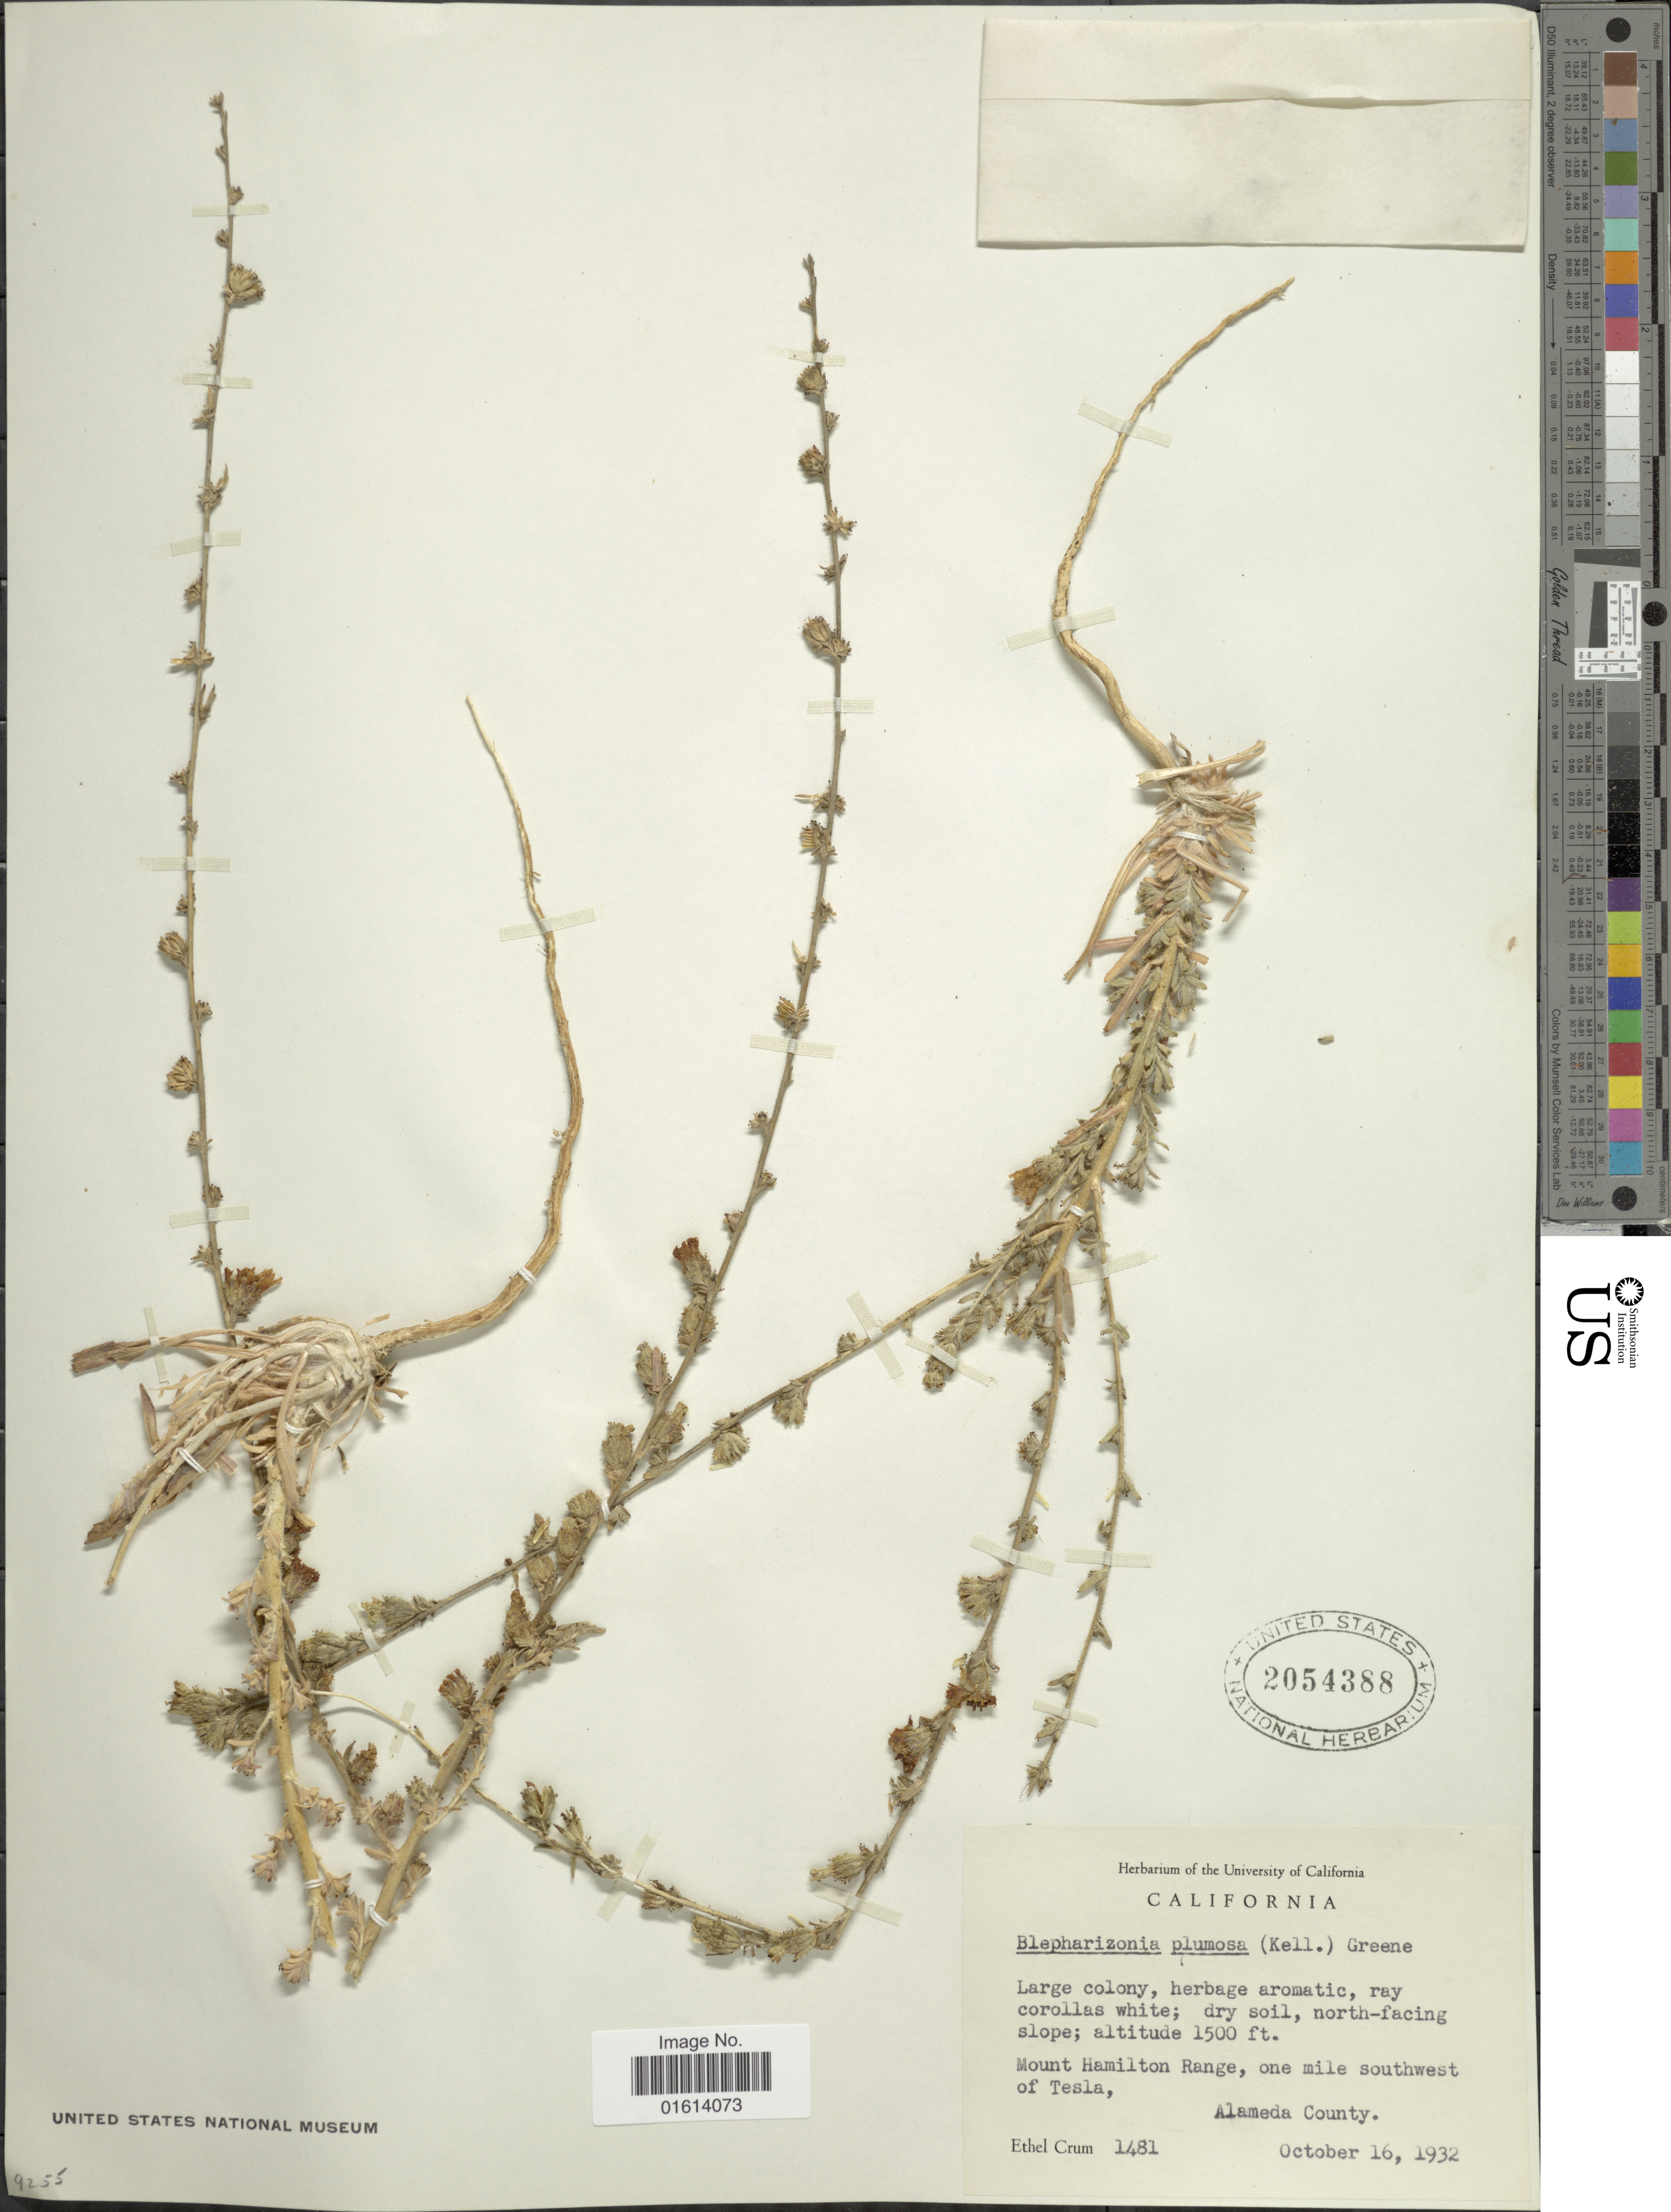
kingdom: Plantae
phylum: Tracheophyta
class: Magnoliopsida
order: Asterales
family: Asteraceae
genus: Blepharizonia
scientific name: Blepharizonia plumosa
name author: (Kellogg) Greene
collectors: E. K. Crum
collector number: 1481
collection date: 1932-10-16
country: United States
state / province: California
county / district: Alameda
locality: Mount Hamilton Range, one mile southwest of Tesla, Alameda County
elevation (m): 457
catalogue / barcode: US 2054388